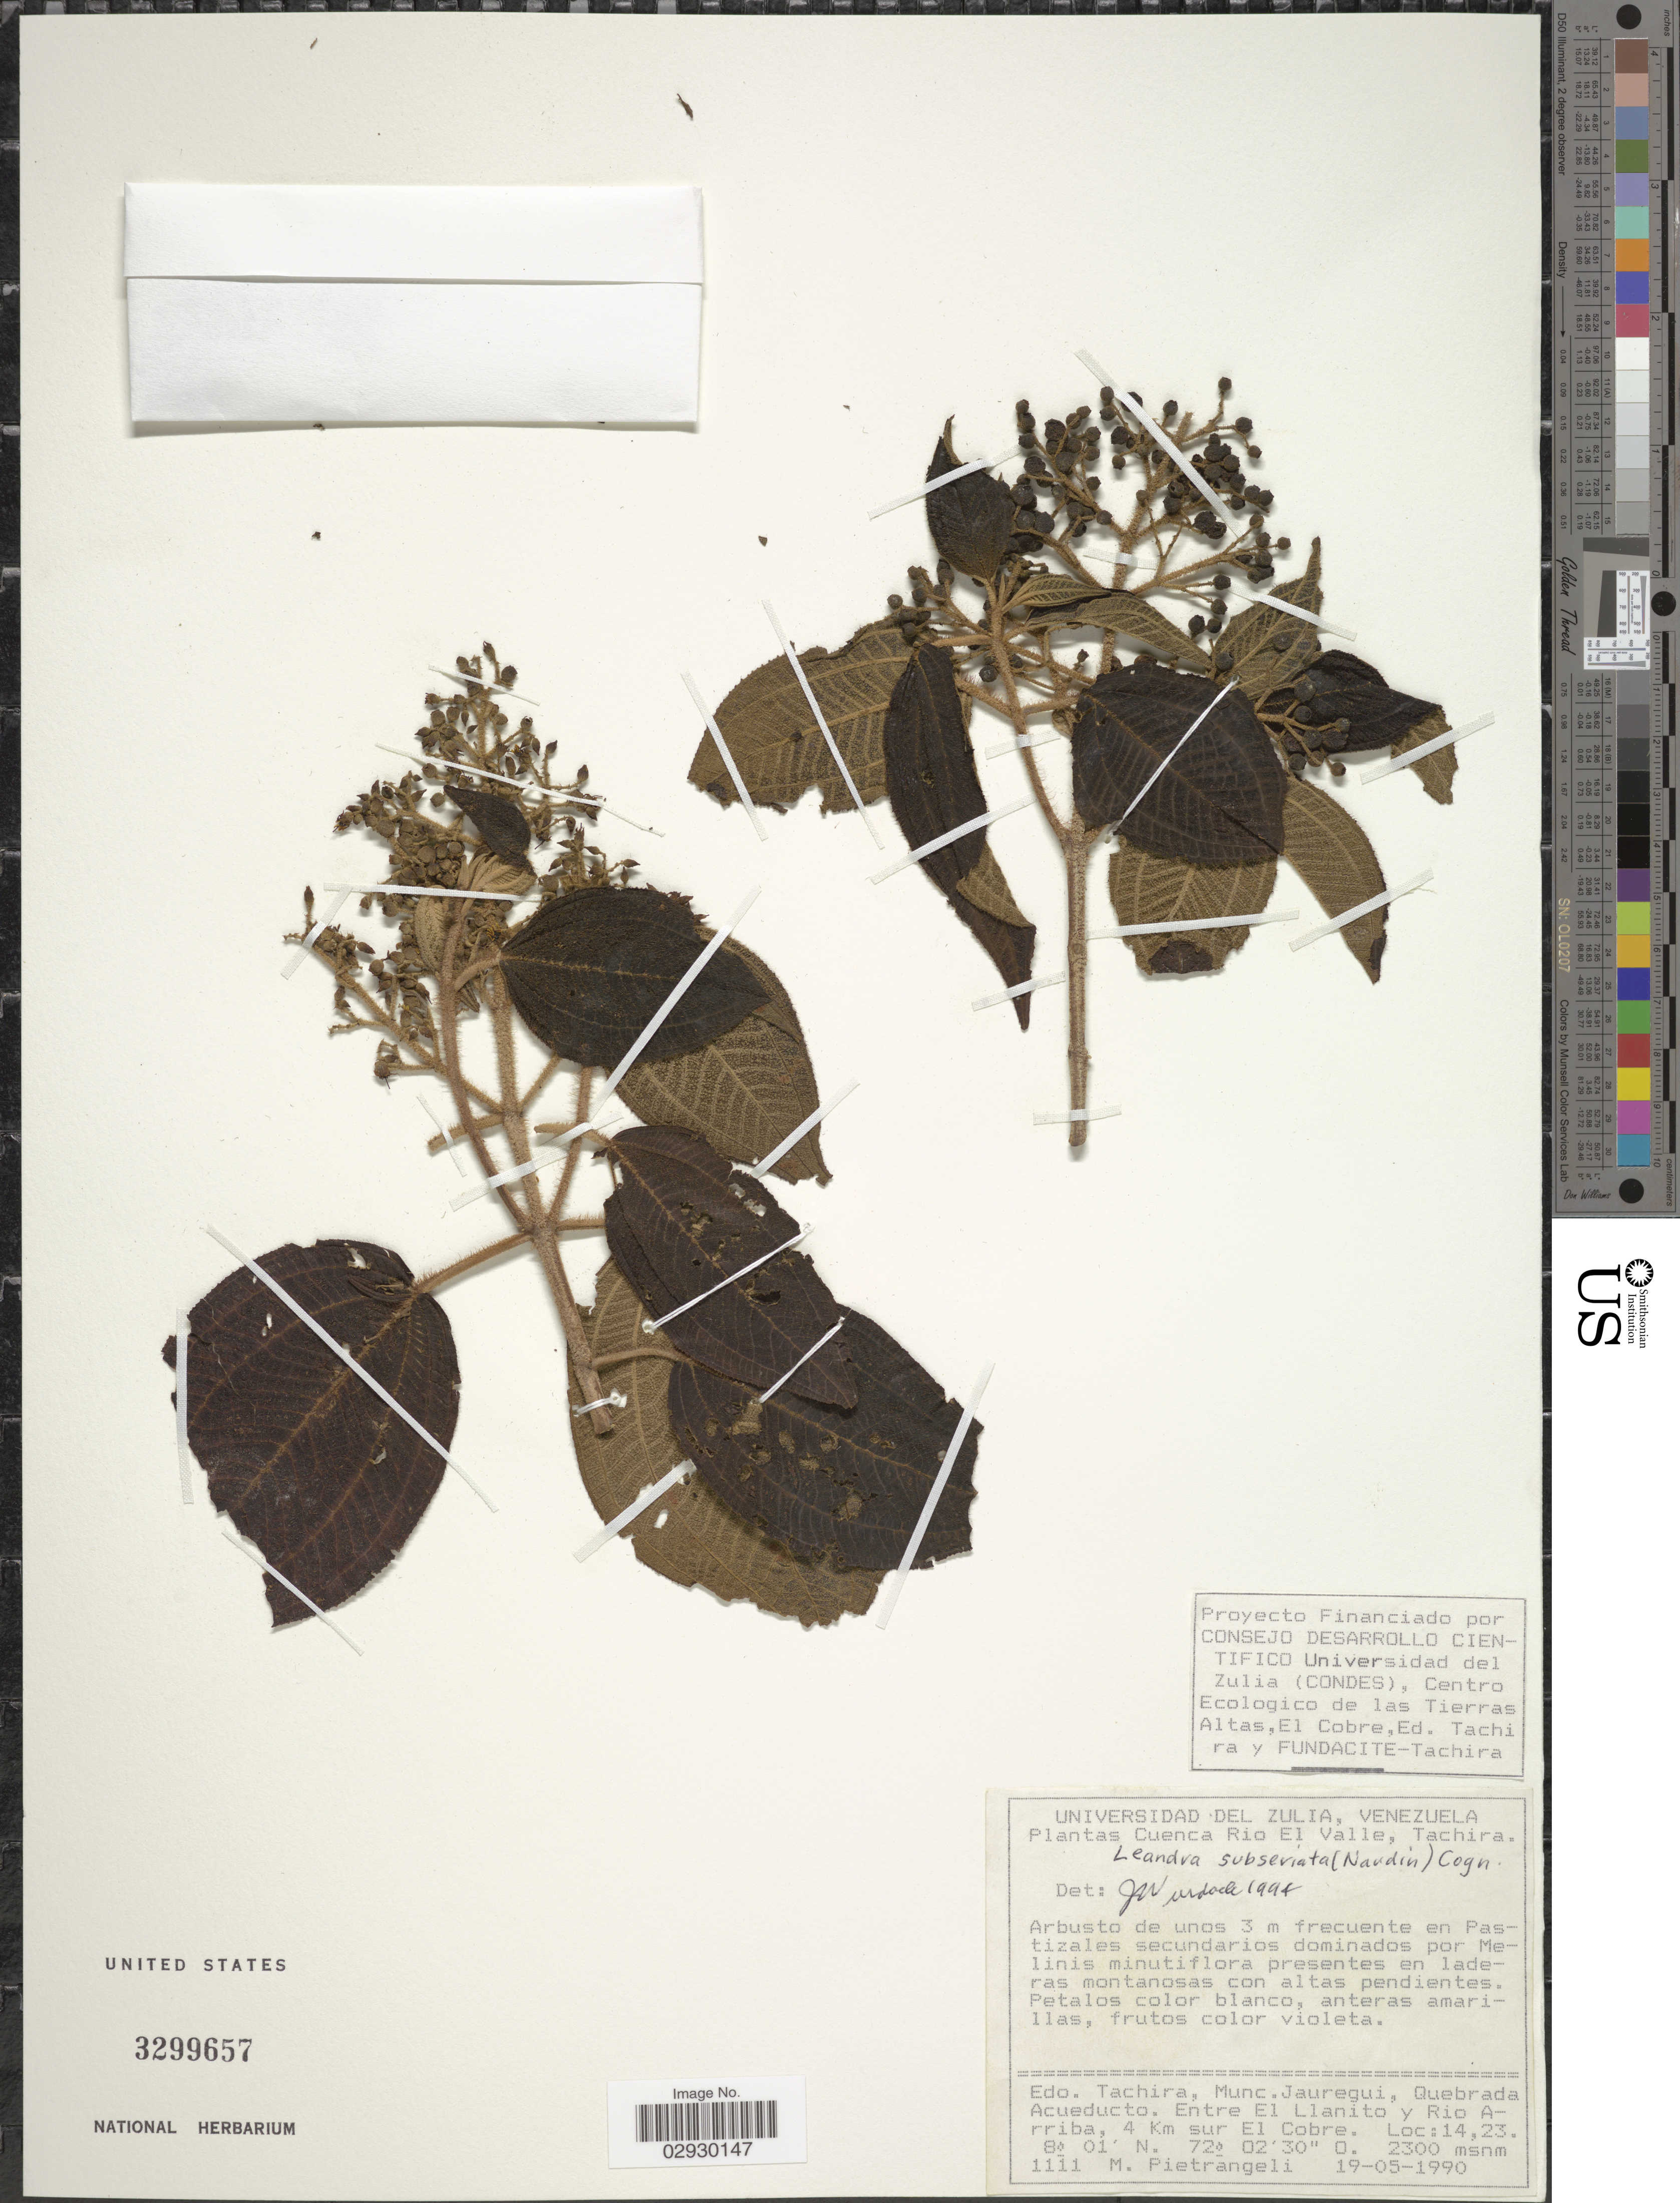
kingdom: Plantae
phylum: Tracheophyta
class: Magnoliopsida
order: Myrtales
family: Melastomataceae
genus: Leandra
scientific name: Leandra subseriata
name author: (Naudin) Cogn.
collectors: M. Pietrangeli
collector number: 1111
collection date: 1990-05-19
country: Venezuela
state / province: Tachira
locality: Munc. Jauregui, Quebrada Acueducto. Entre El Llanito y Rio Arriba, 4 Km sur El Cobre. Loc: 14,23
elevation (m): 2300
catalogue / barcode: US 3299657